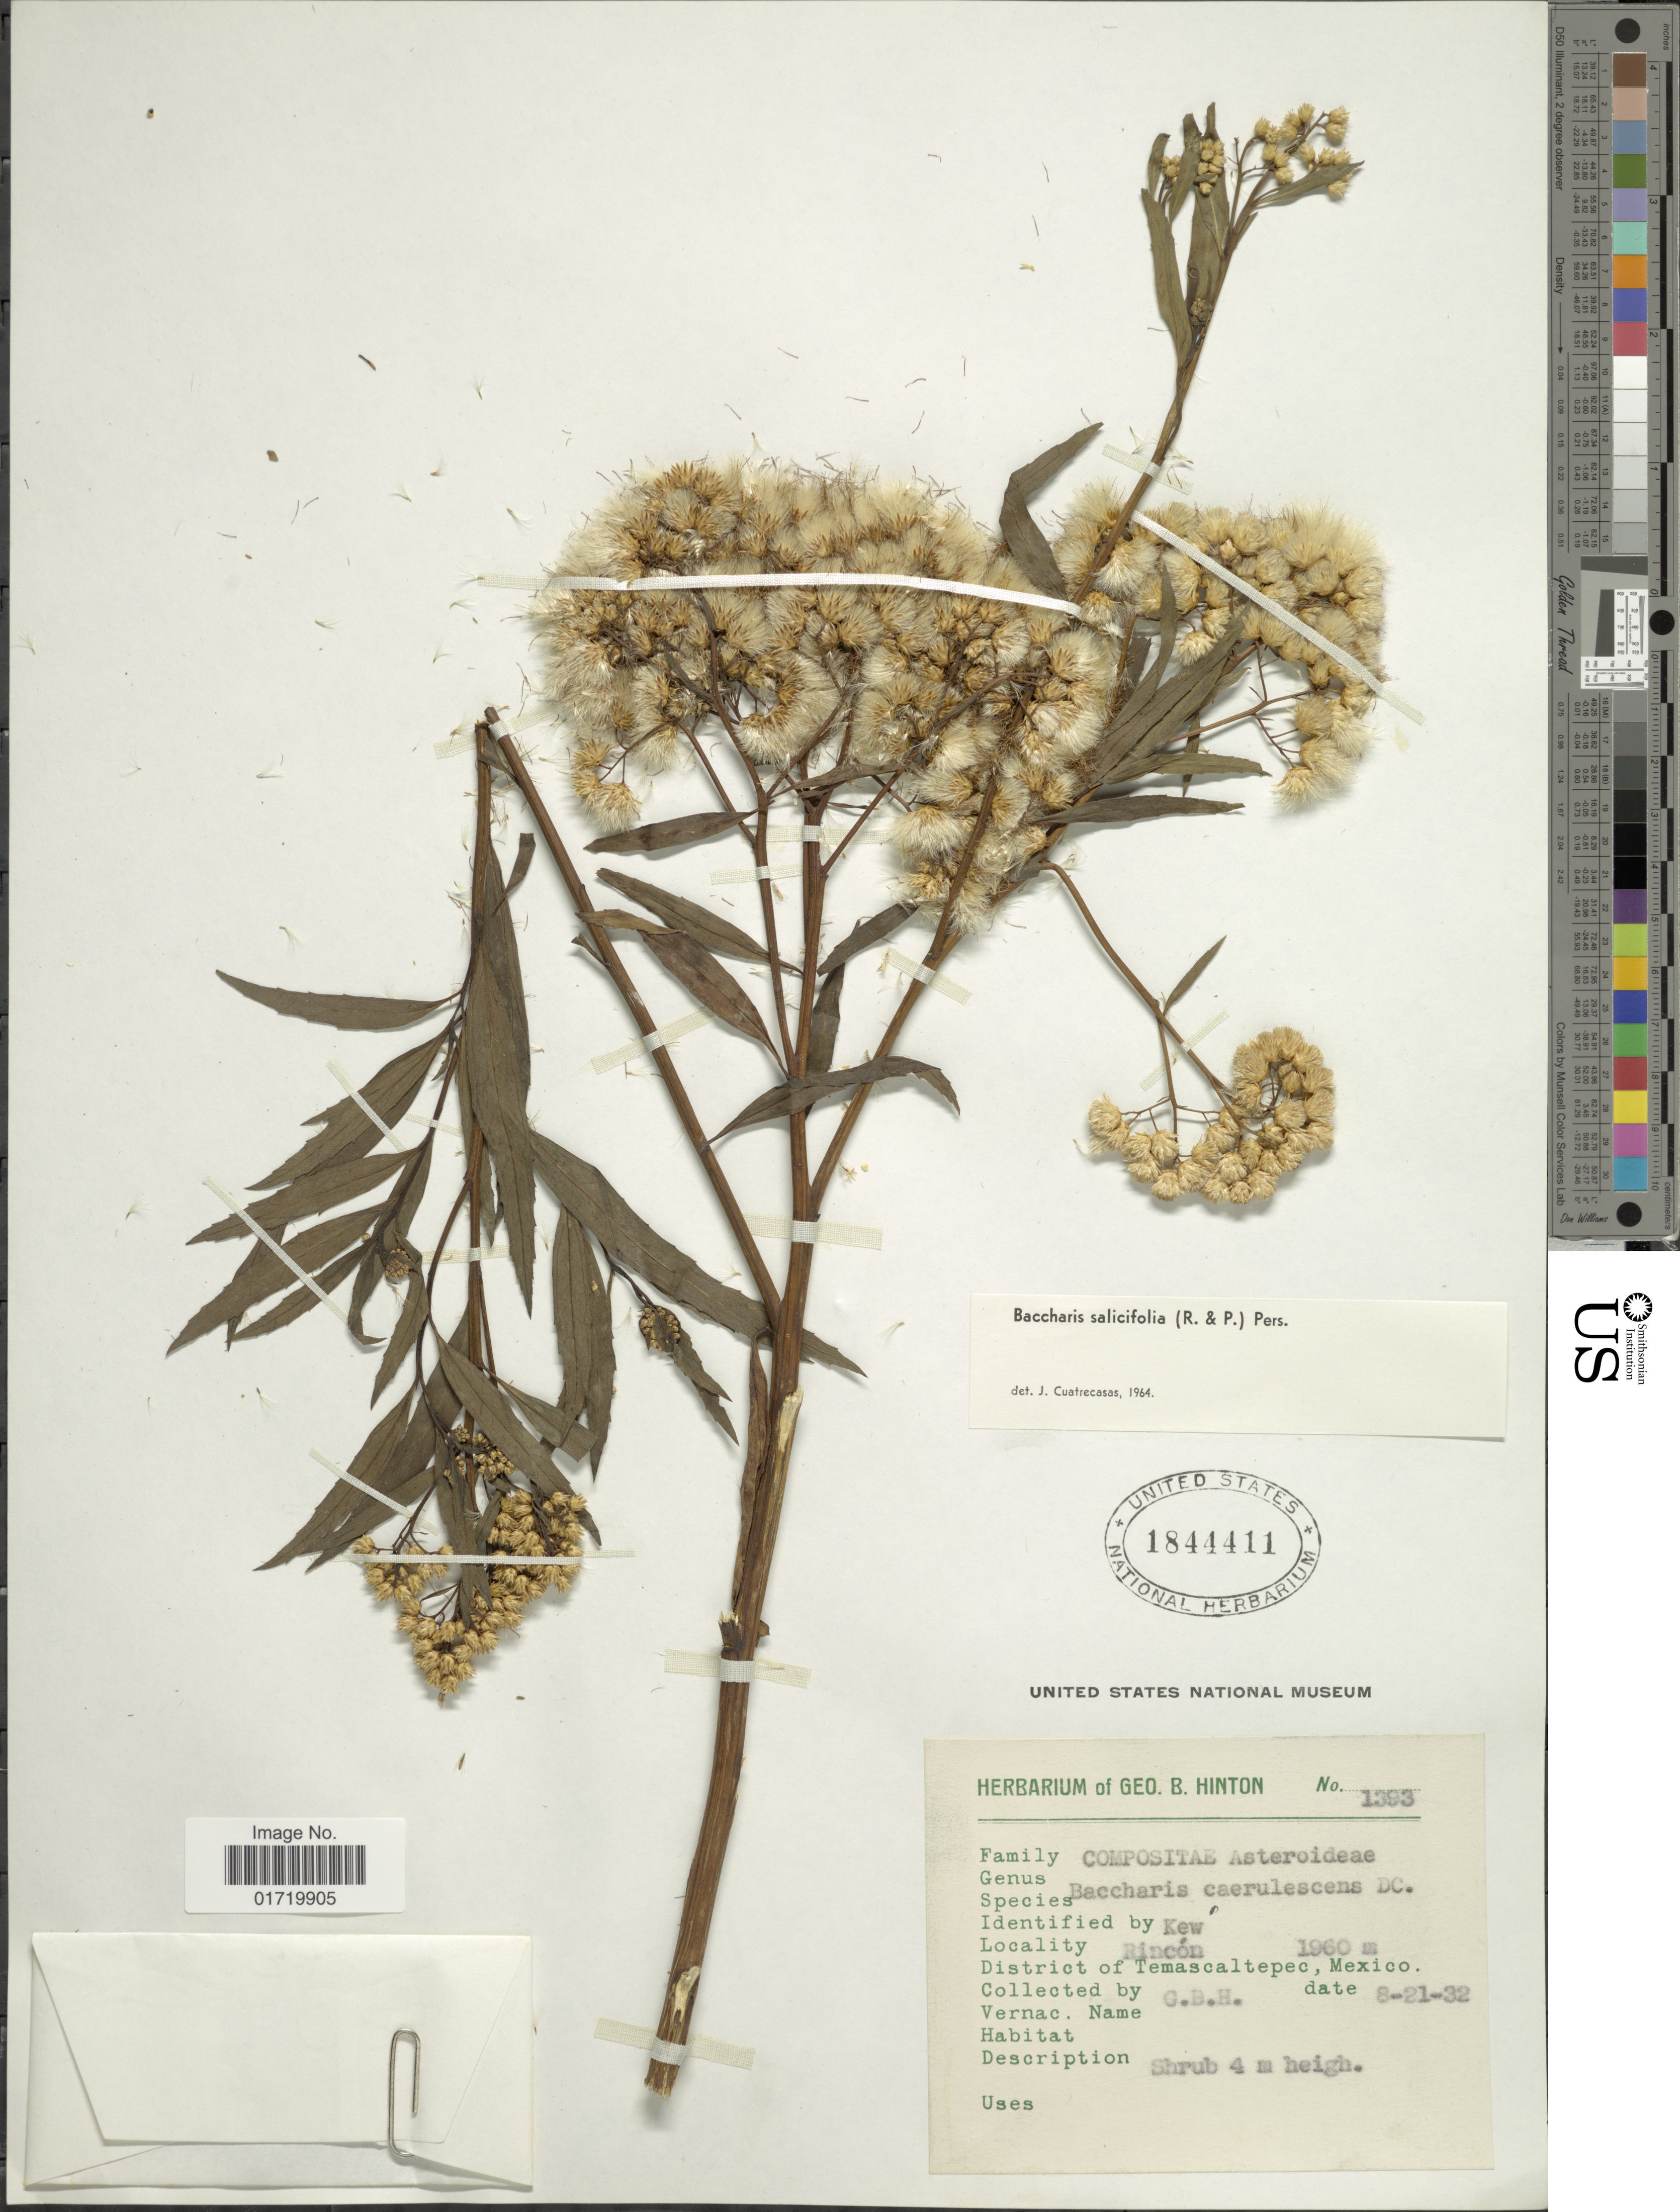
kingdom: Plantae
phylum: Tracheophyta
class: Magnoliopsida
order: Asterales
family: Asteraceae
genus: Baccharis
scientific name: Baccharis salicifolia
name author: (Ruiz & Pav.) Pers.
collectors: G. B. Hinton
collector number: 1393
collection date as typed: Transcribed d/m/y: 21/8/32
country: Mexico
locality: Rincon, District of Temascaltepec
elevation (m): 1960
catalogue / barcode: US 1844411